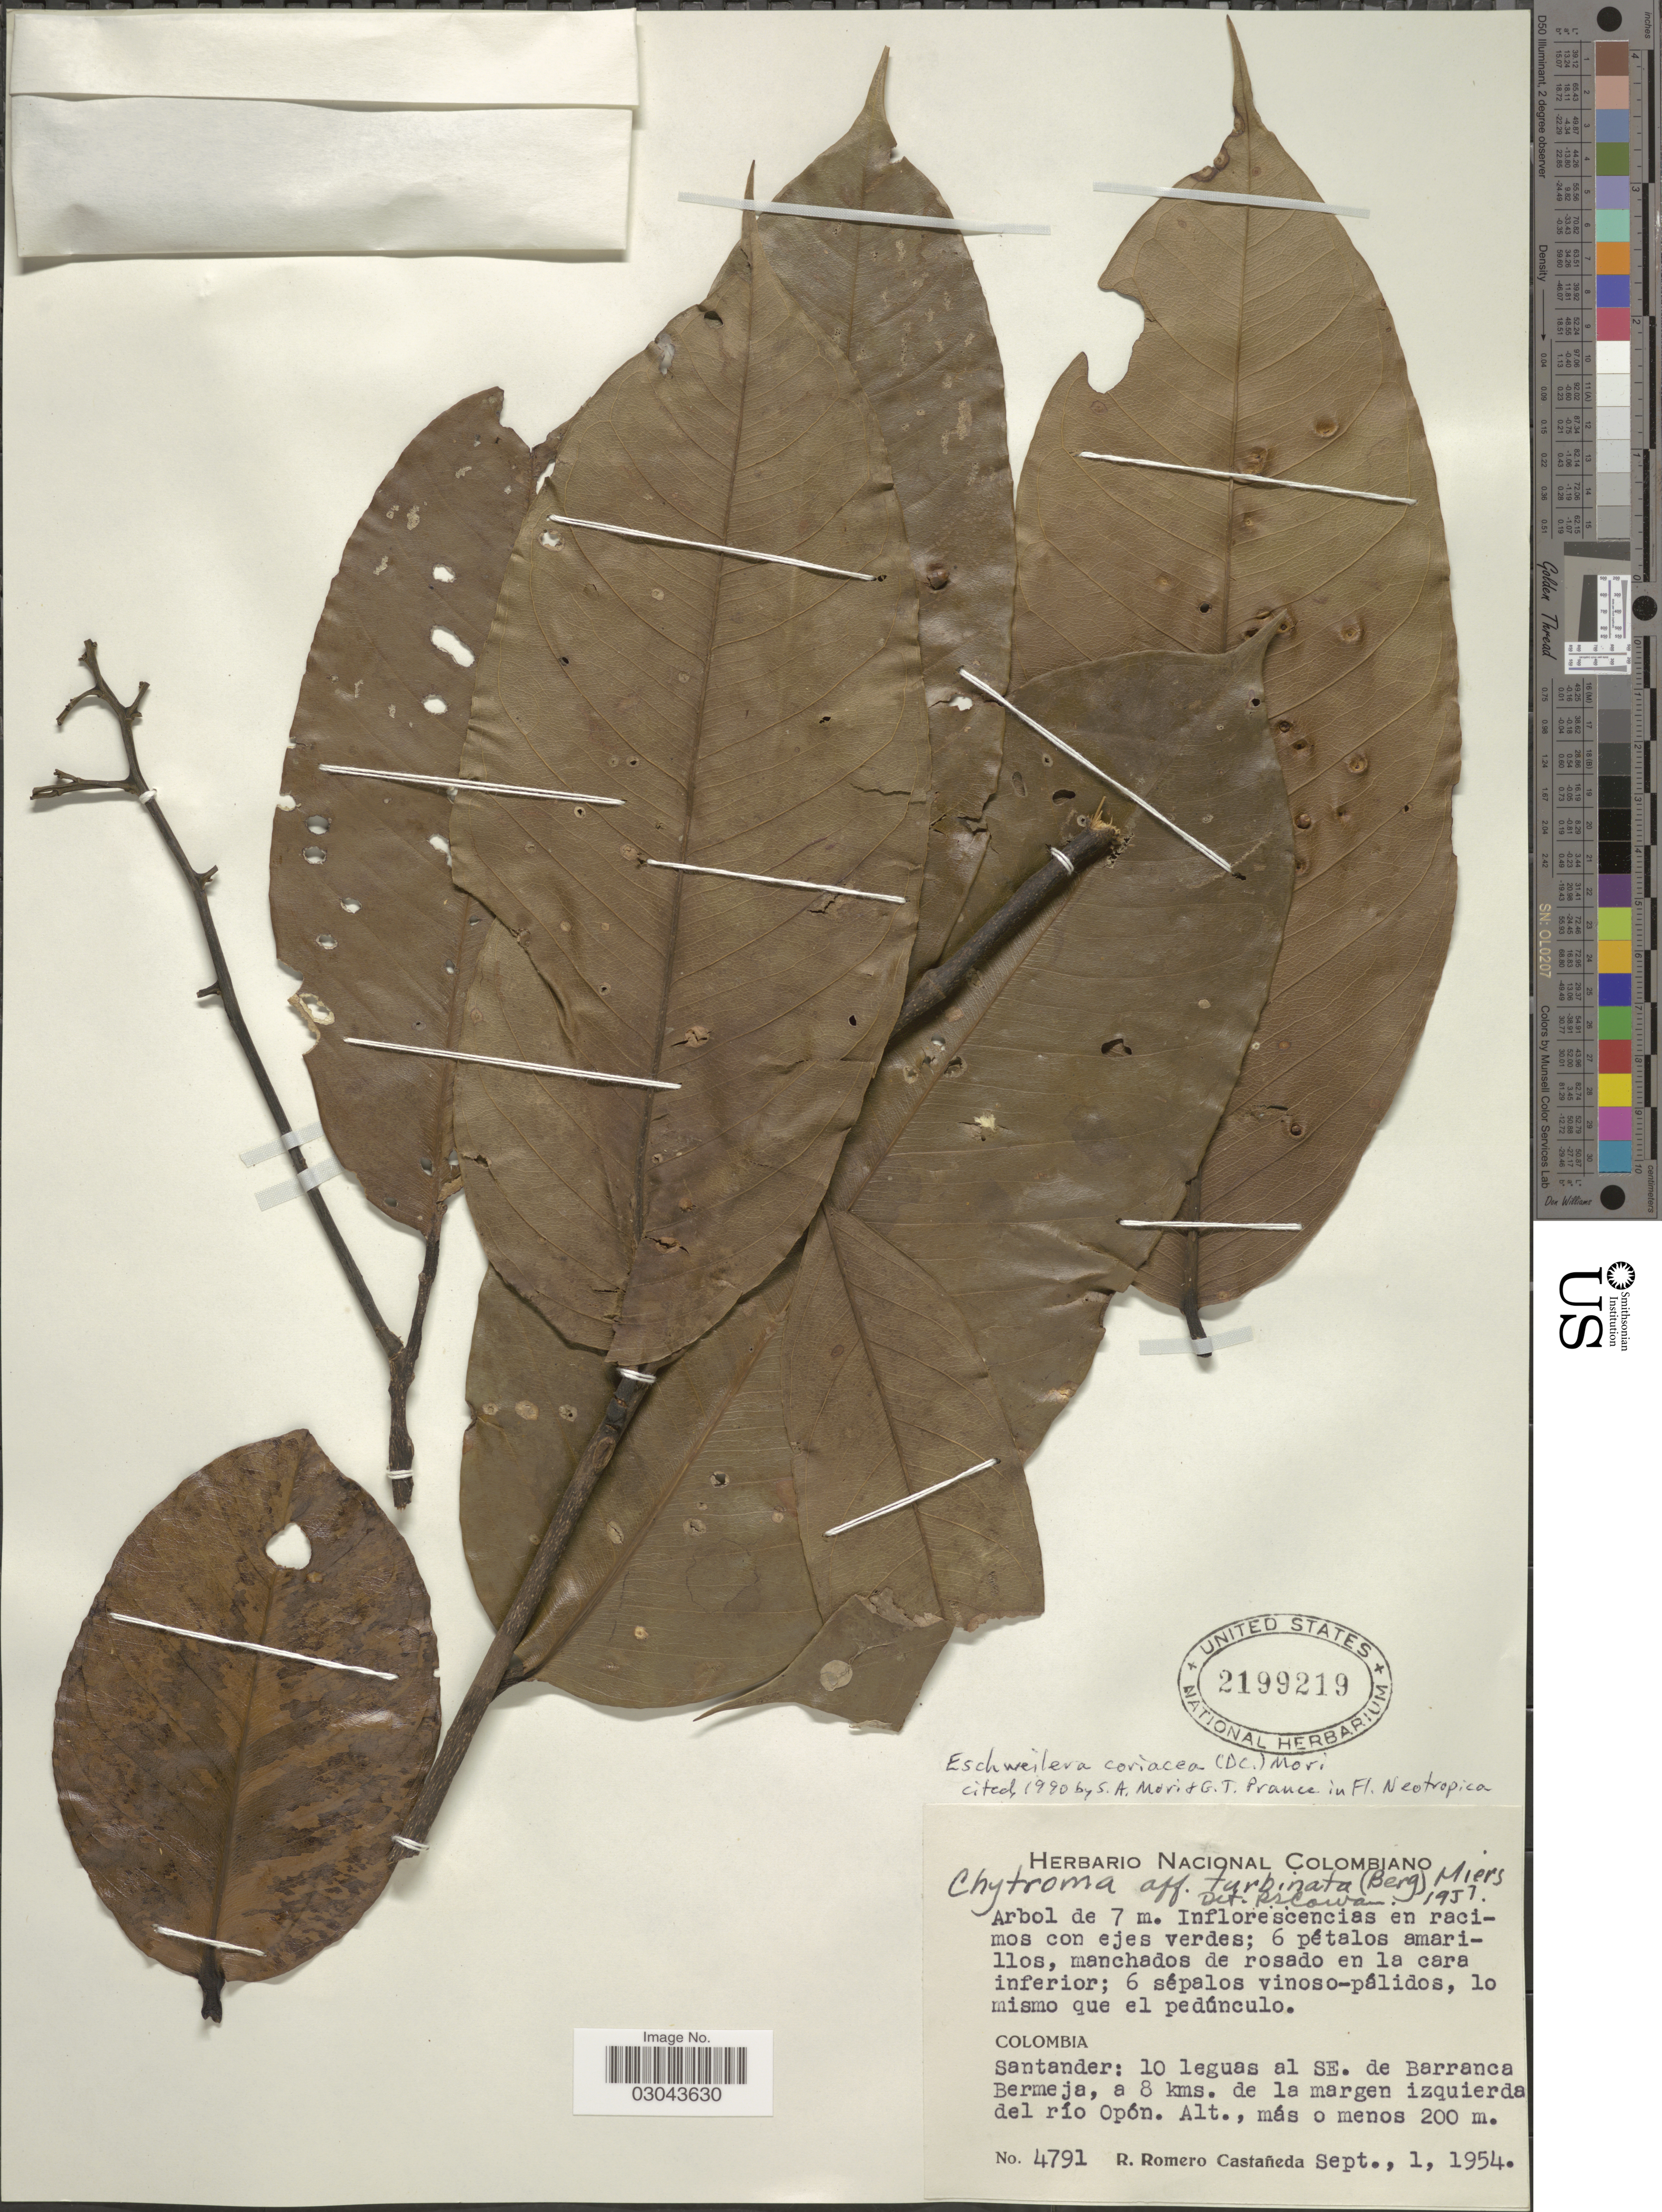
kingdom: Plantae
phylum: Tracheophyta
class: Magnoliopsida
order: Ericales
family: Lecythidaceae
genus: Eschweilera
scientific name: Eschweilera coriacea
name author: (DC.) S.A. Mori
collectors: R. Romero Castañeda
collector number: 4791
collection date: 1954-09-01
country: Colombia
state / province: Santander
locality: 10 leguas al SE. de Barranca Bermeja, a 8 kms. de la margen izquierda del río Opón.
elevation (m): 200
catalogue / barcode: US 2199219